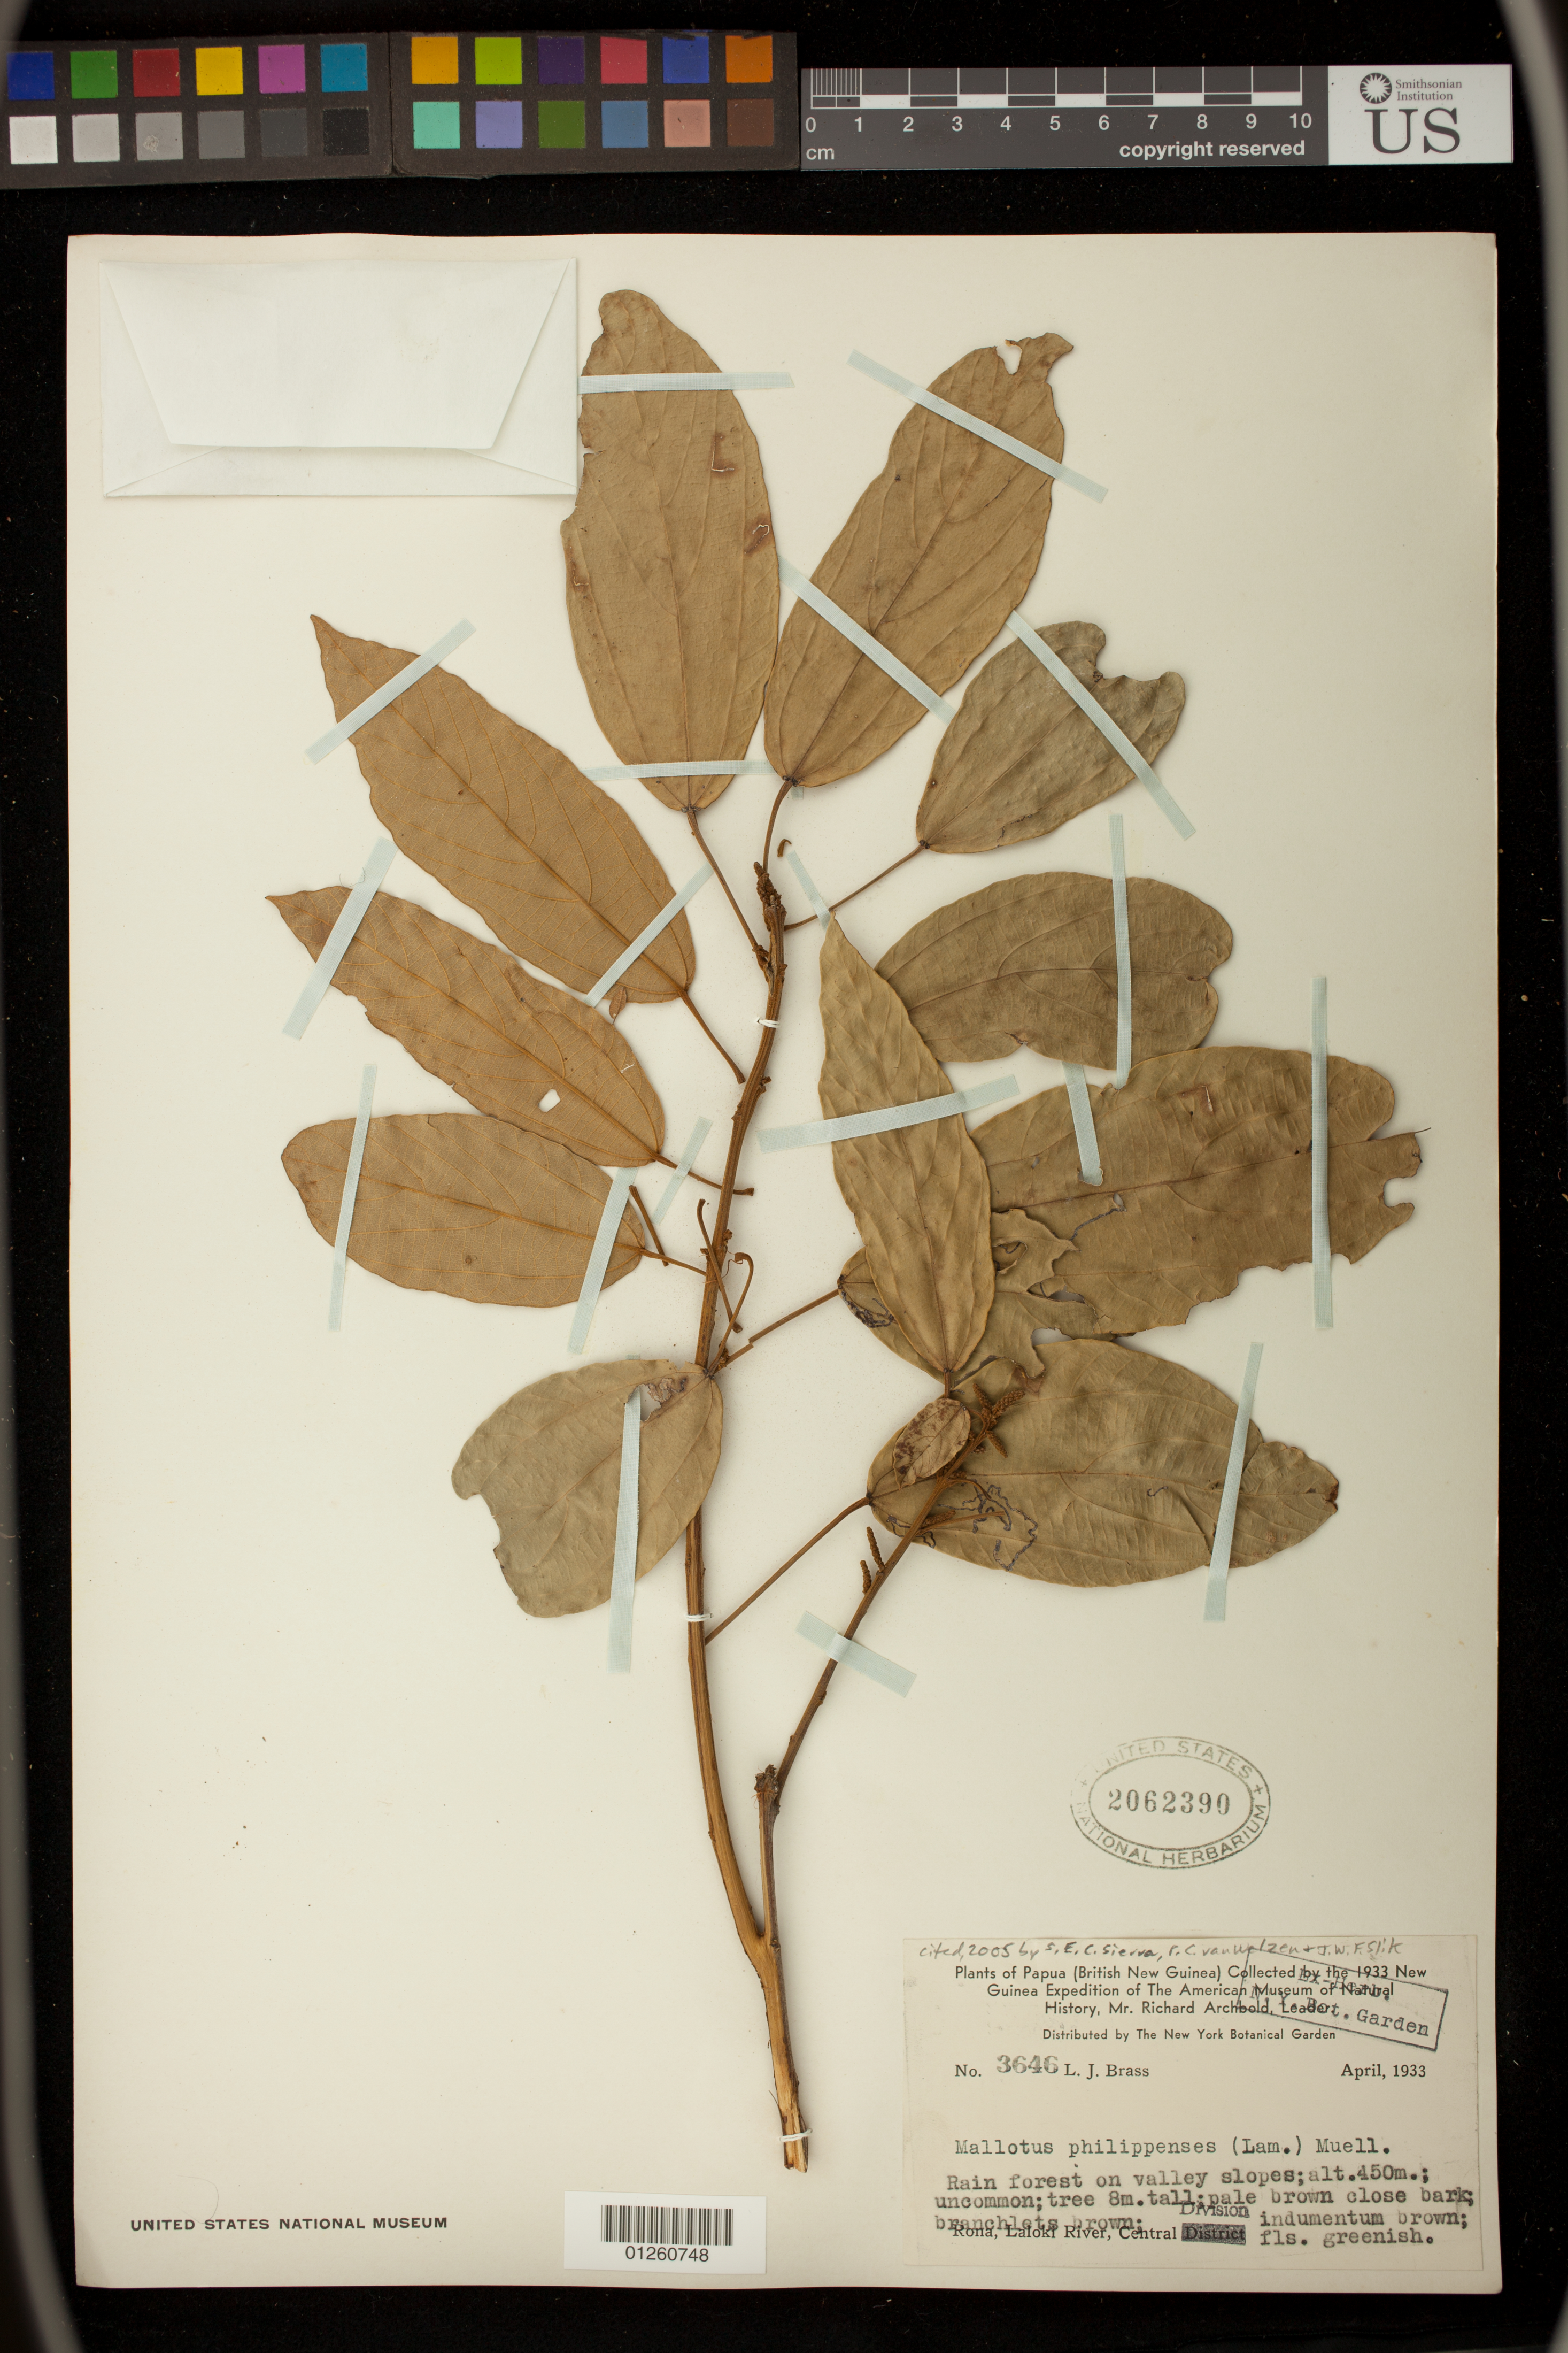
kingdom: Plantae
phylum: Tracheophyta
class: Magnoliopsida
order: Malpighiales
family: Euphorbiaceae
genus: Mallotus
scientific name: Mallotus philippensis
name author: (Lam.) Müll. Arg.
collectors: L. J. Brass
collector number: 3646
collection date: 1933-04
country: Papua New Guinea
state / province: Central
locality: Rona, Laloki River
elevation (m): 450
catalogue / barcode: US 2062390